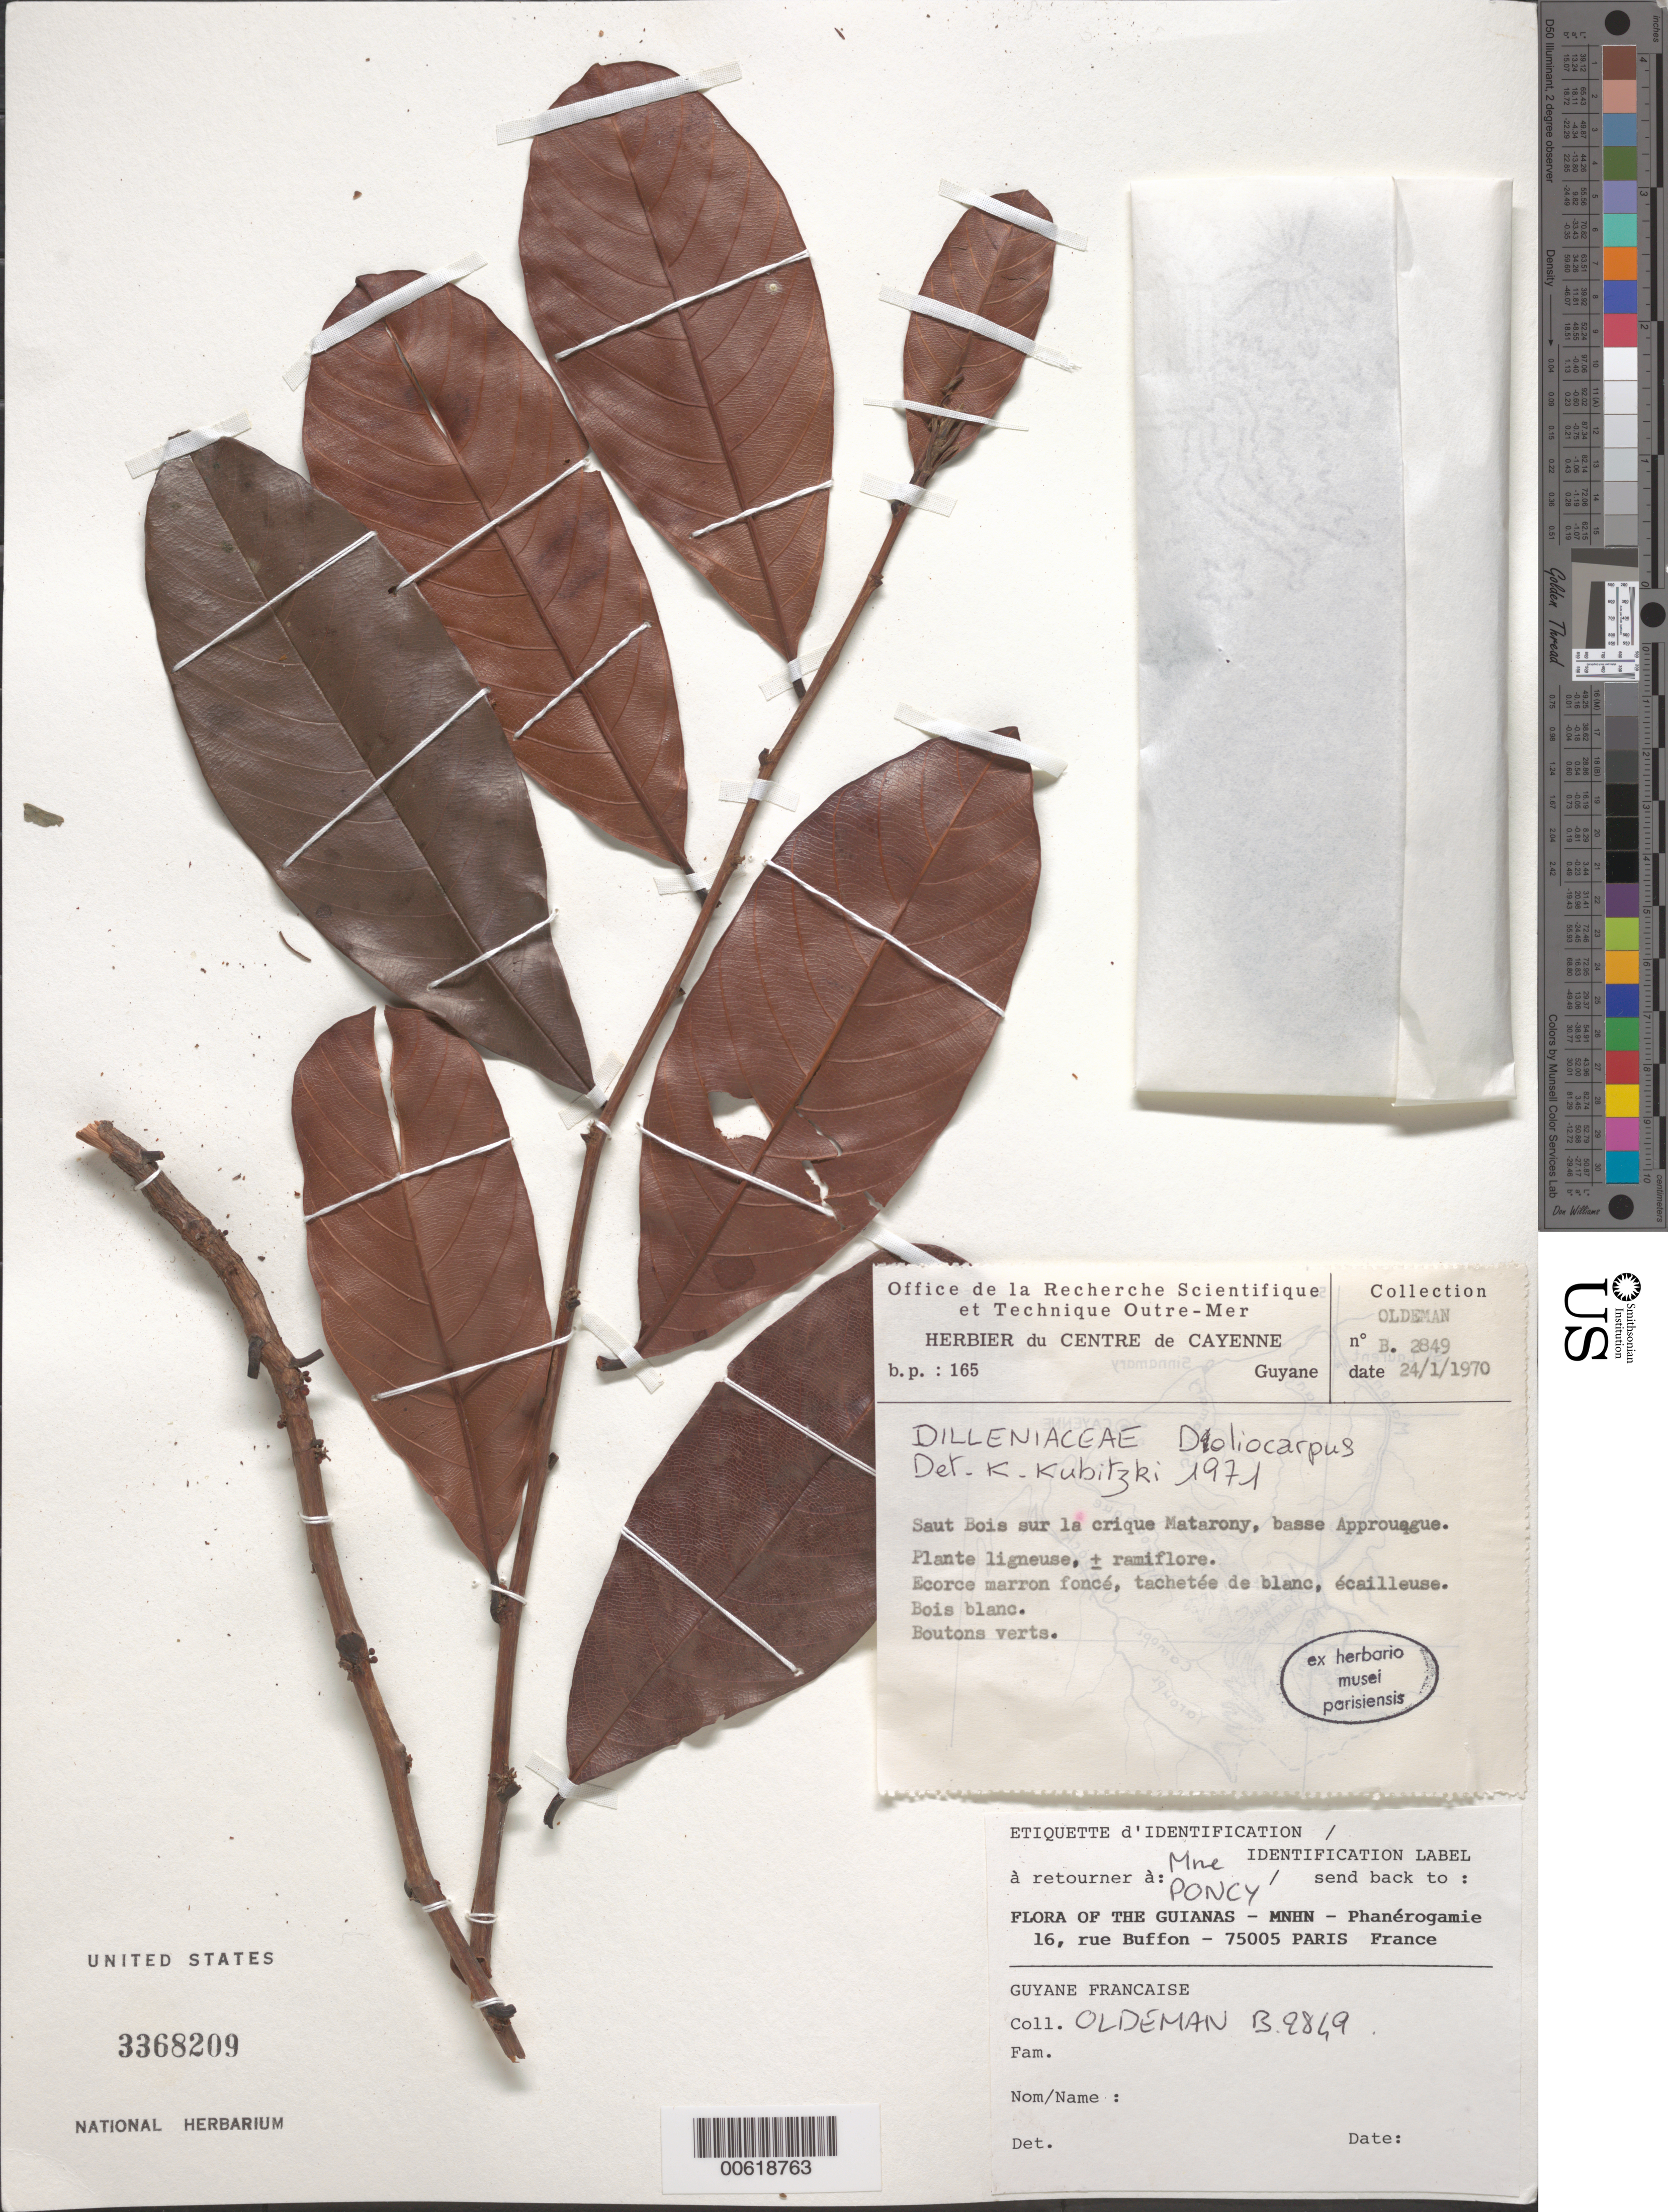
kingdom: Plantae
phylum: Tracheophyta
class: Magnoliopsida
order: Dilleniales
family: Dilleniaceae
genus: Doliocarpus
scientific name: Doliocarpus sagotianus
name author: Kubitzki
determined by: Victor Longhi Monzoli, João, (BRAZIL)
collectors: R. Oldeman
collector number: B 2849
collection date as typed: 24-Jan-70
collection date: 1970-01-24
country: French Guiana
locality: Crique Matarony, basse Approuague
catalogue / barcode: US 3368209